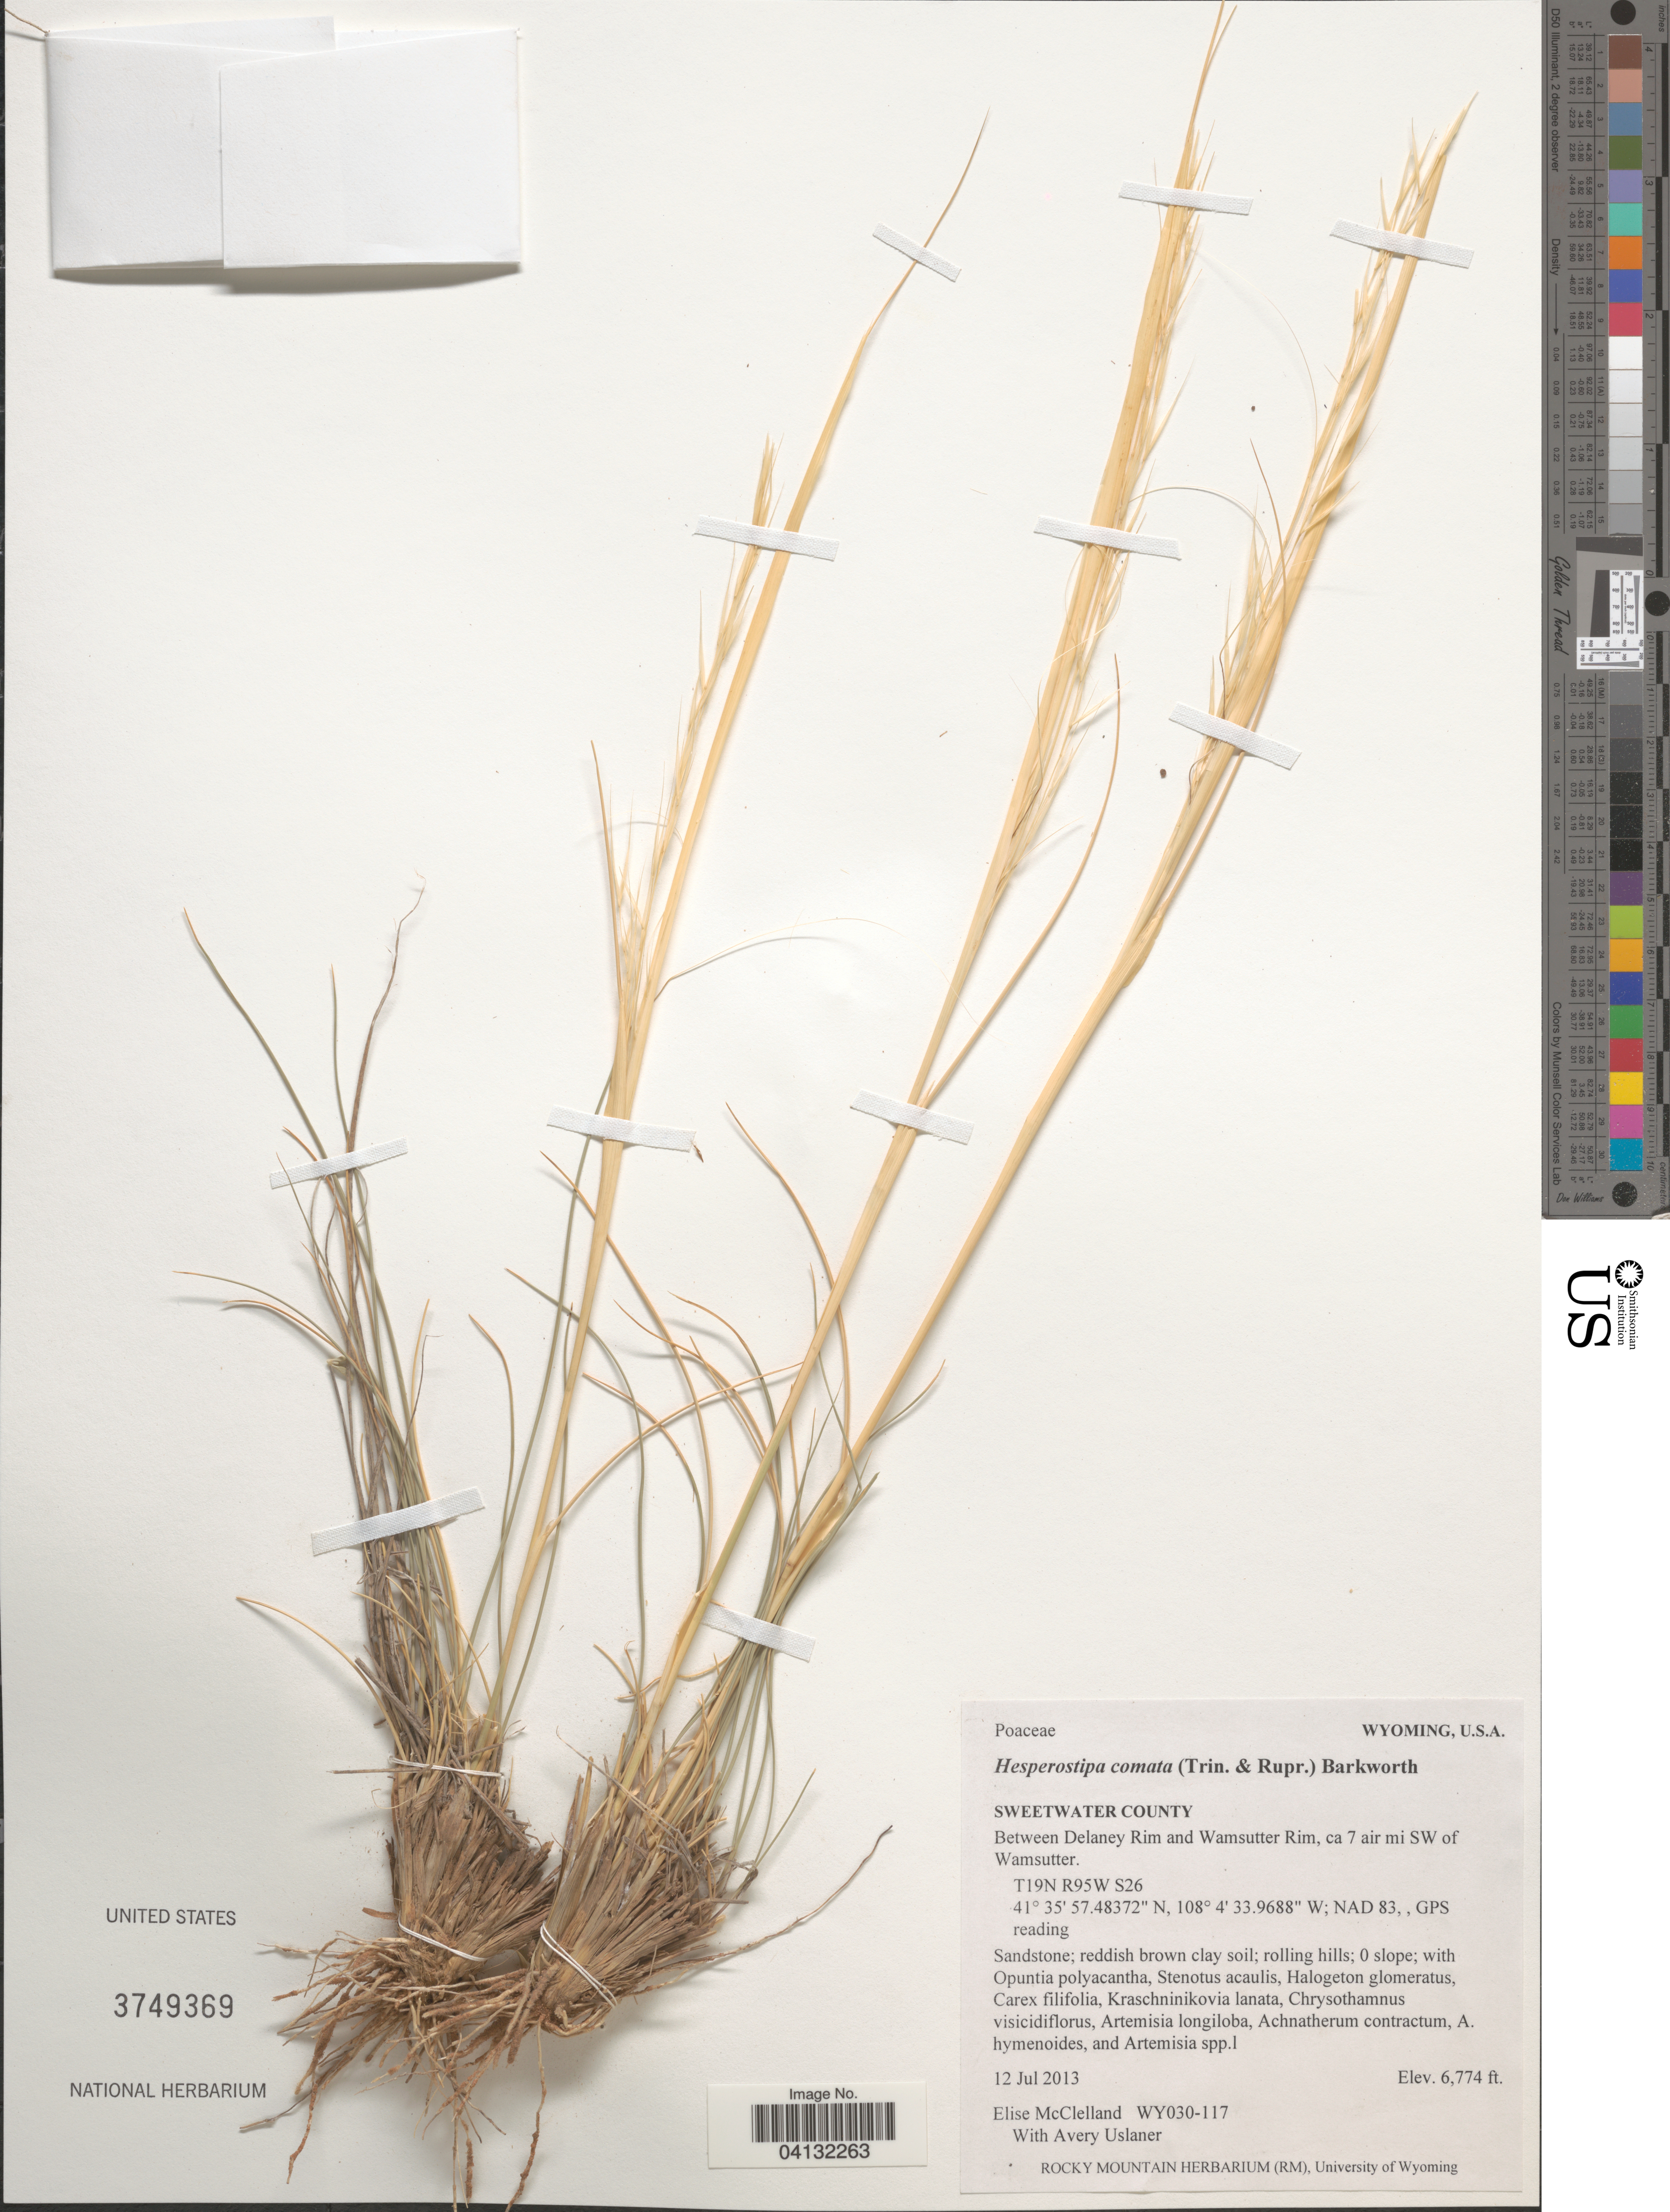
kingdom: Plantae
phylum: Tracheophyta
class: Liliopsida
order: Poales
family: Poaceae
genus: Hesperostipa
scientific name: Hesperostipa comata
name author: (Trin. & Rupr.) Barkworth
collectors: E. McClelland & A. Uslaner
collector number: WY030-117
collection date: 2013-07-12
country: United States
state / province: Wyoming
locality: Sweetwater County. Between Delaney Rim and Wamsutter Rim, ca 7 air mi SW of Wamsutter. T19N R95W S26. NAD 83, , GPS reading.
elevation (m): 2065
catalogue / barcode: US 3749369